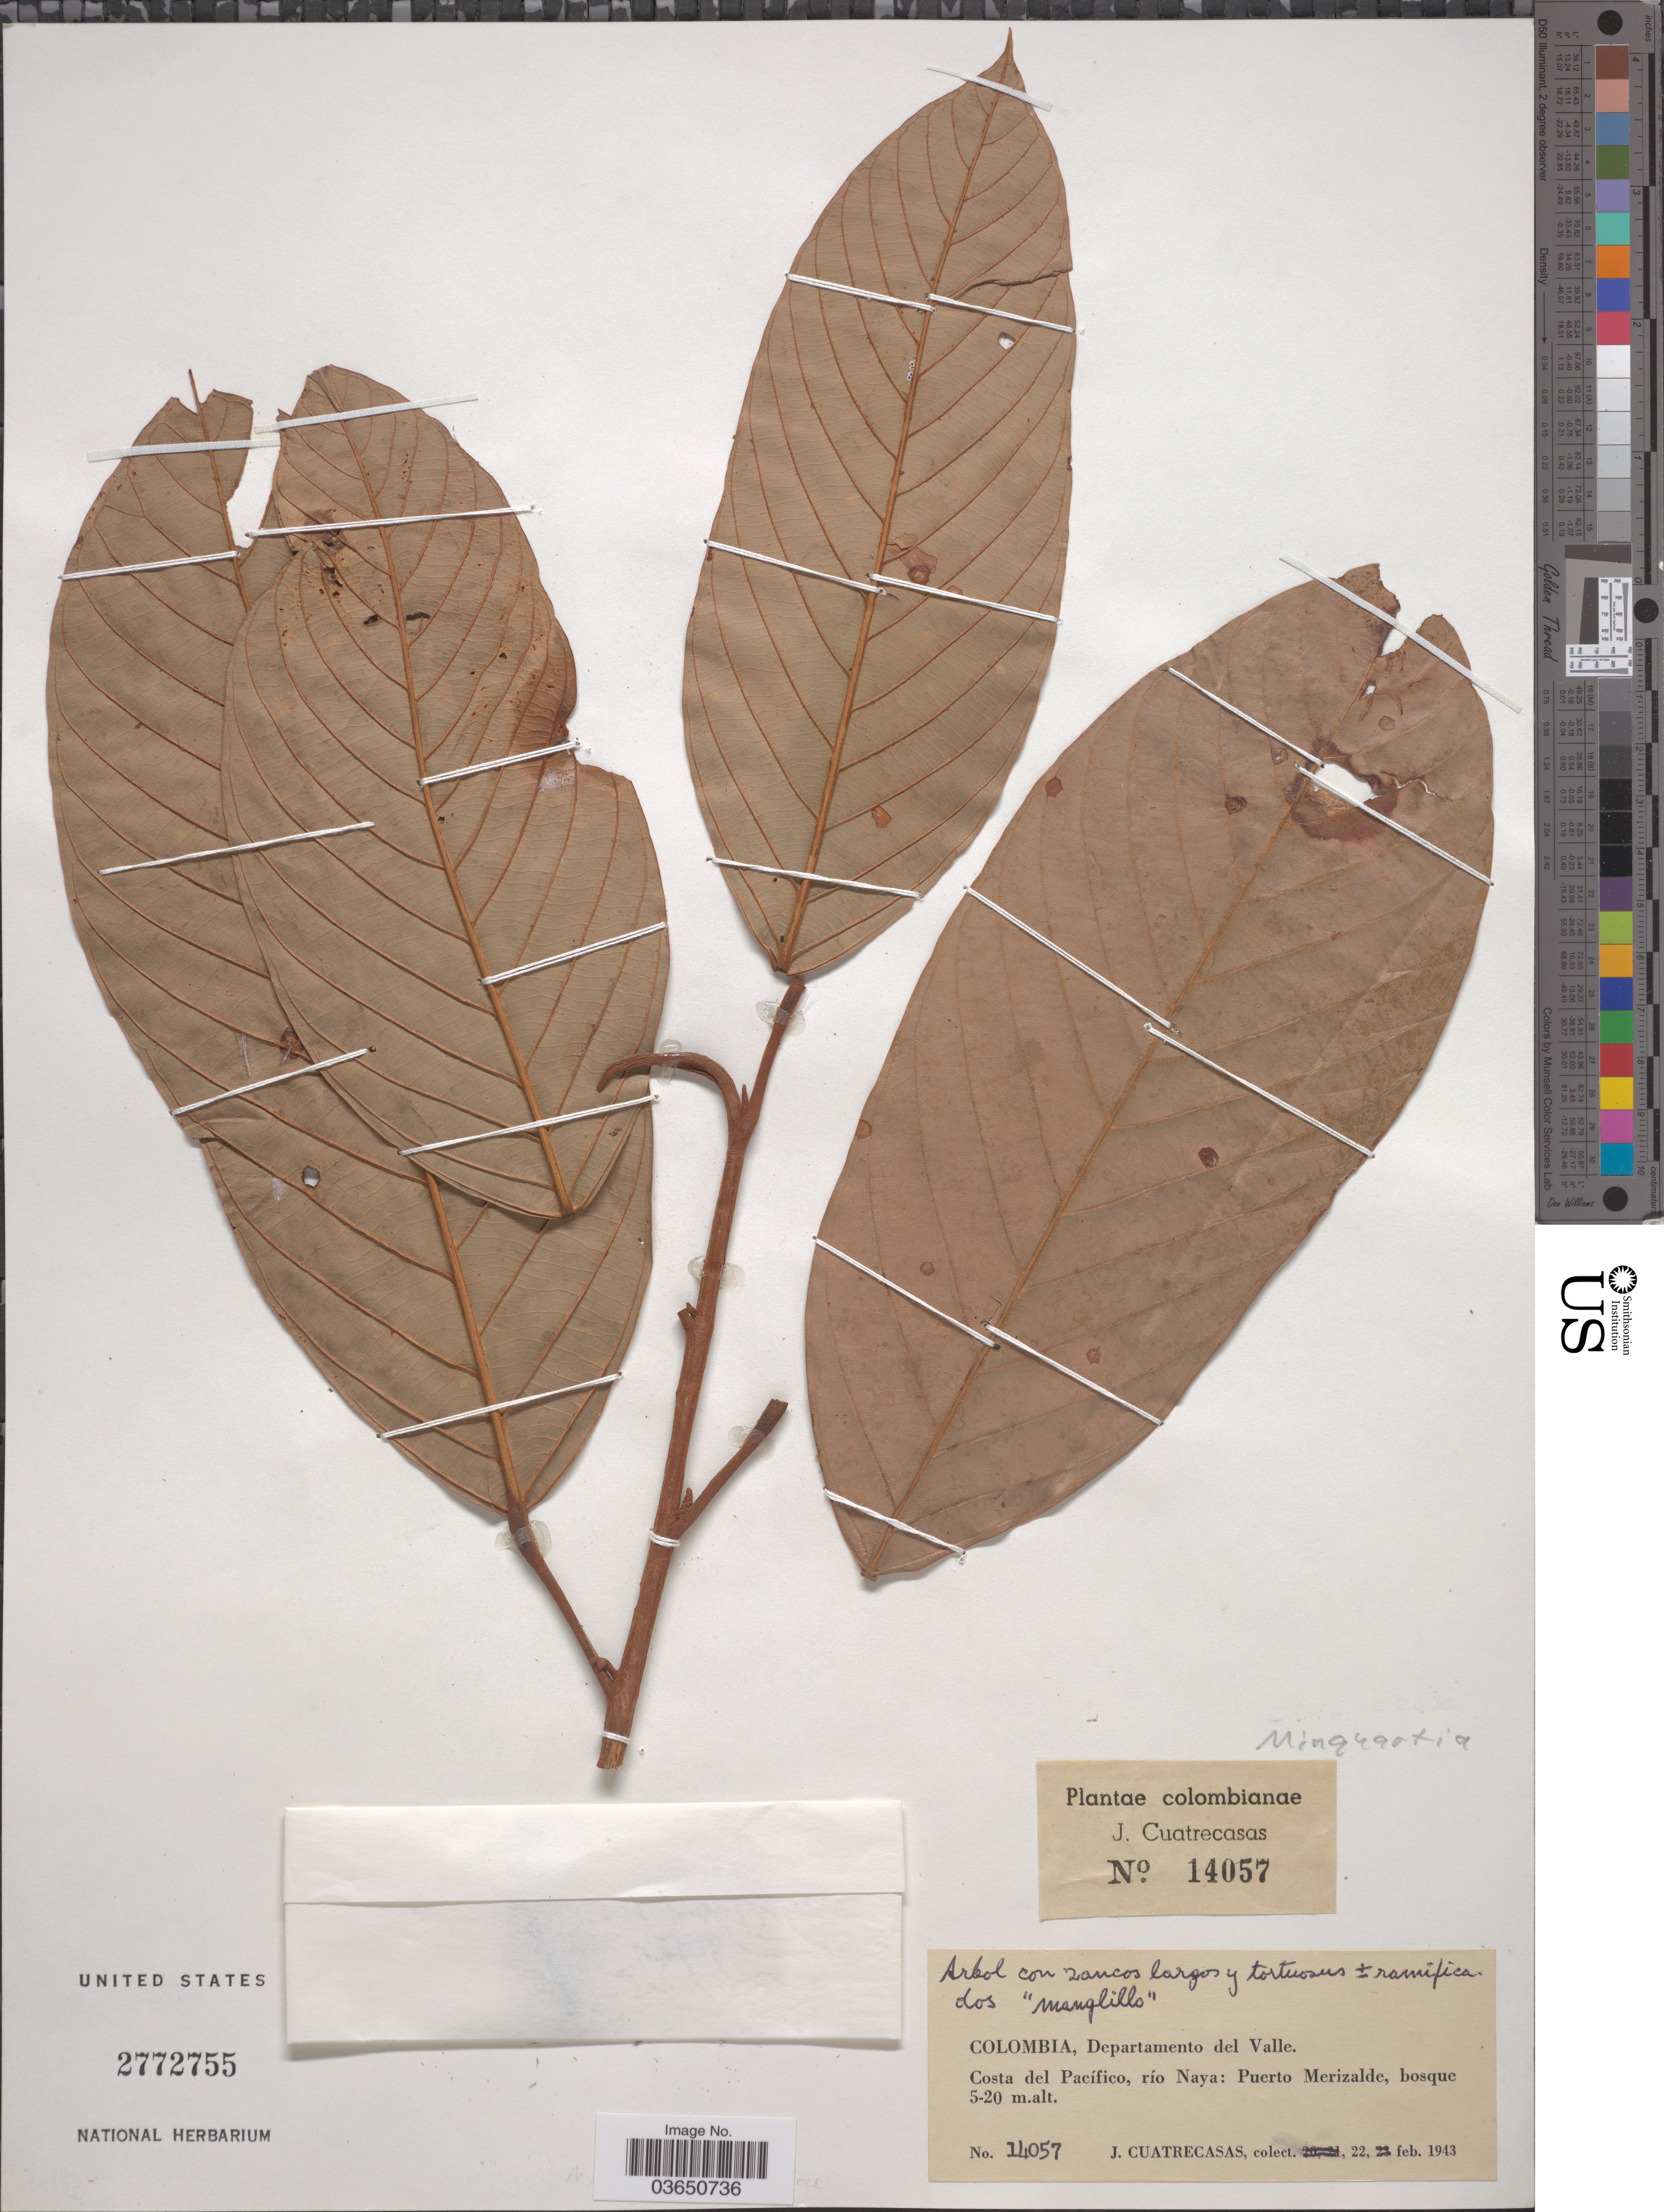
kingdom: Plantae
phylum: Tracheophyta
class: Magnoliopsida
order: Santalales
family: Coulaceae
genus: Minquartia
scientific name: Minquartia guianensis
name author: Aubl.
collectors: J. Cuatrecasas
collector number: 14057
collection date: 1943-02-22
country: Colombia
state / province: Valle del Cauca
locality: Departamento del Valle. Costa del Pacífico, río Naya: Puerto Merizalde.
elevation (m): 5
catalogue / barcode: US 2772755